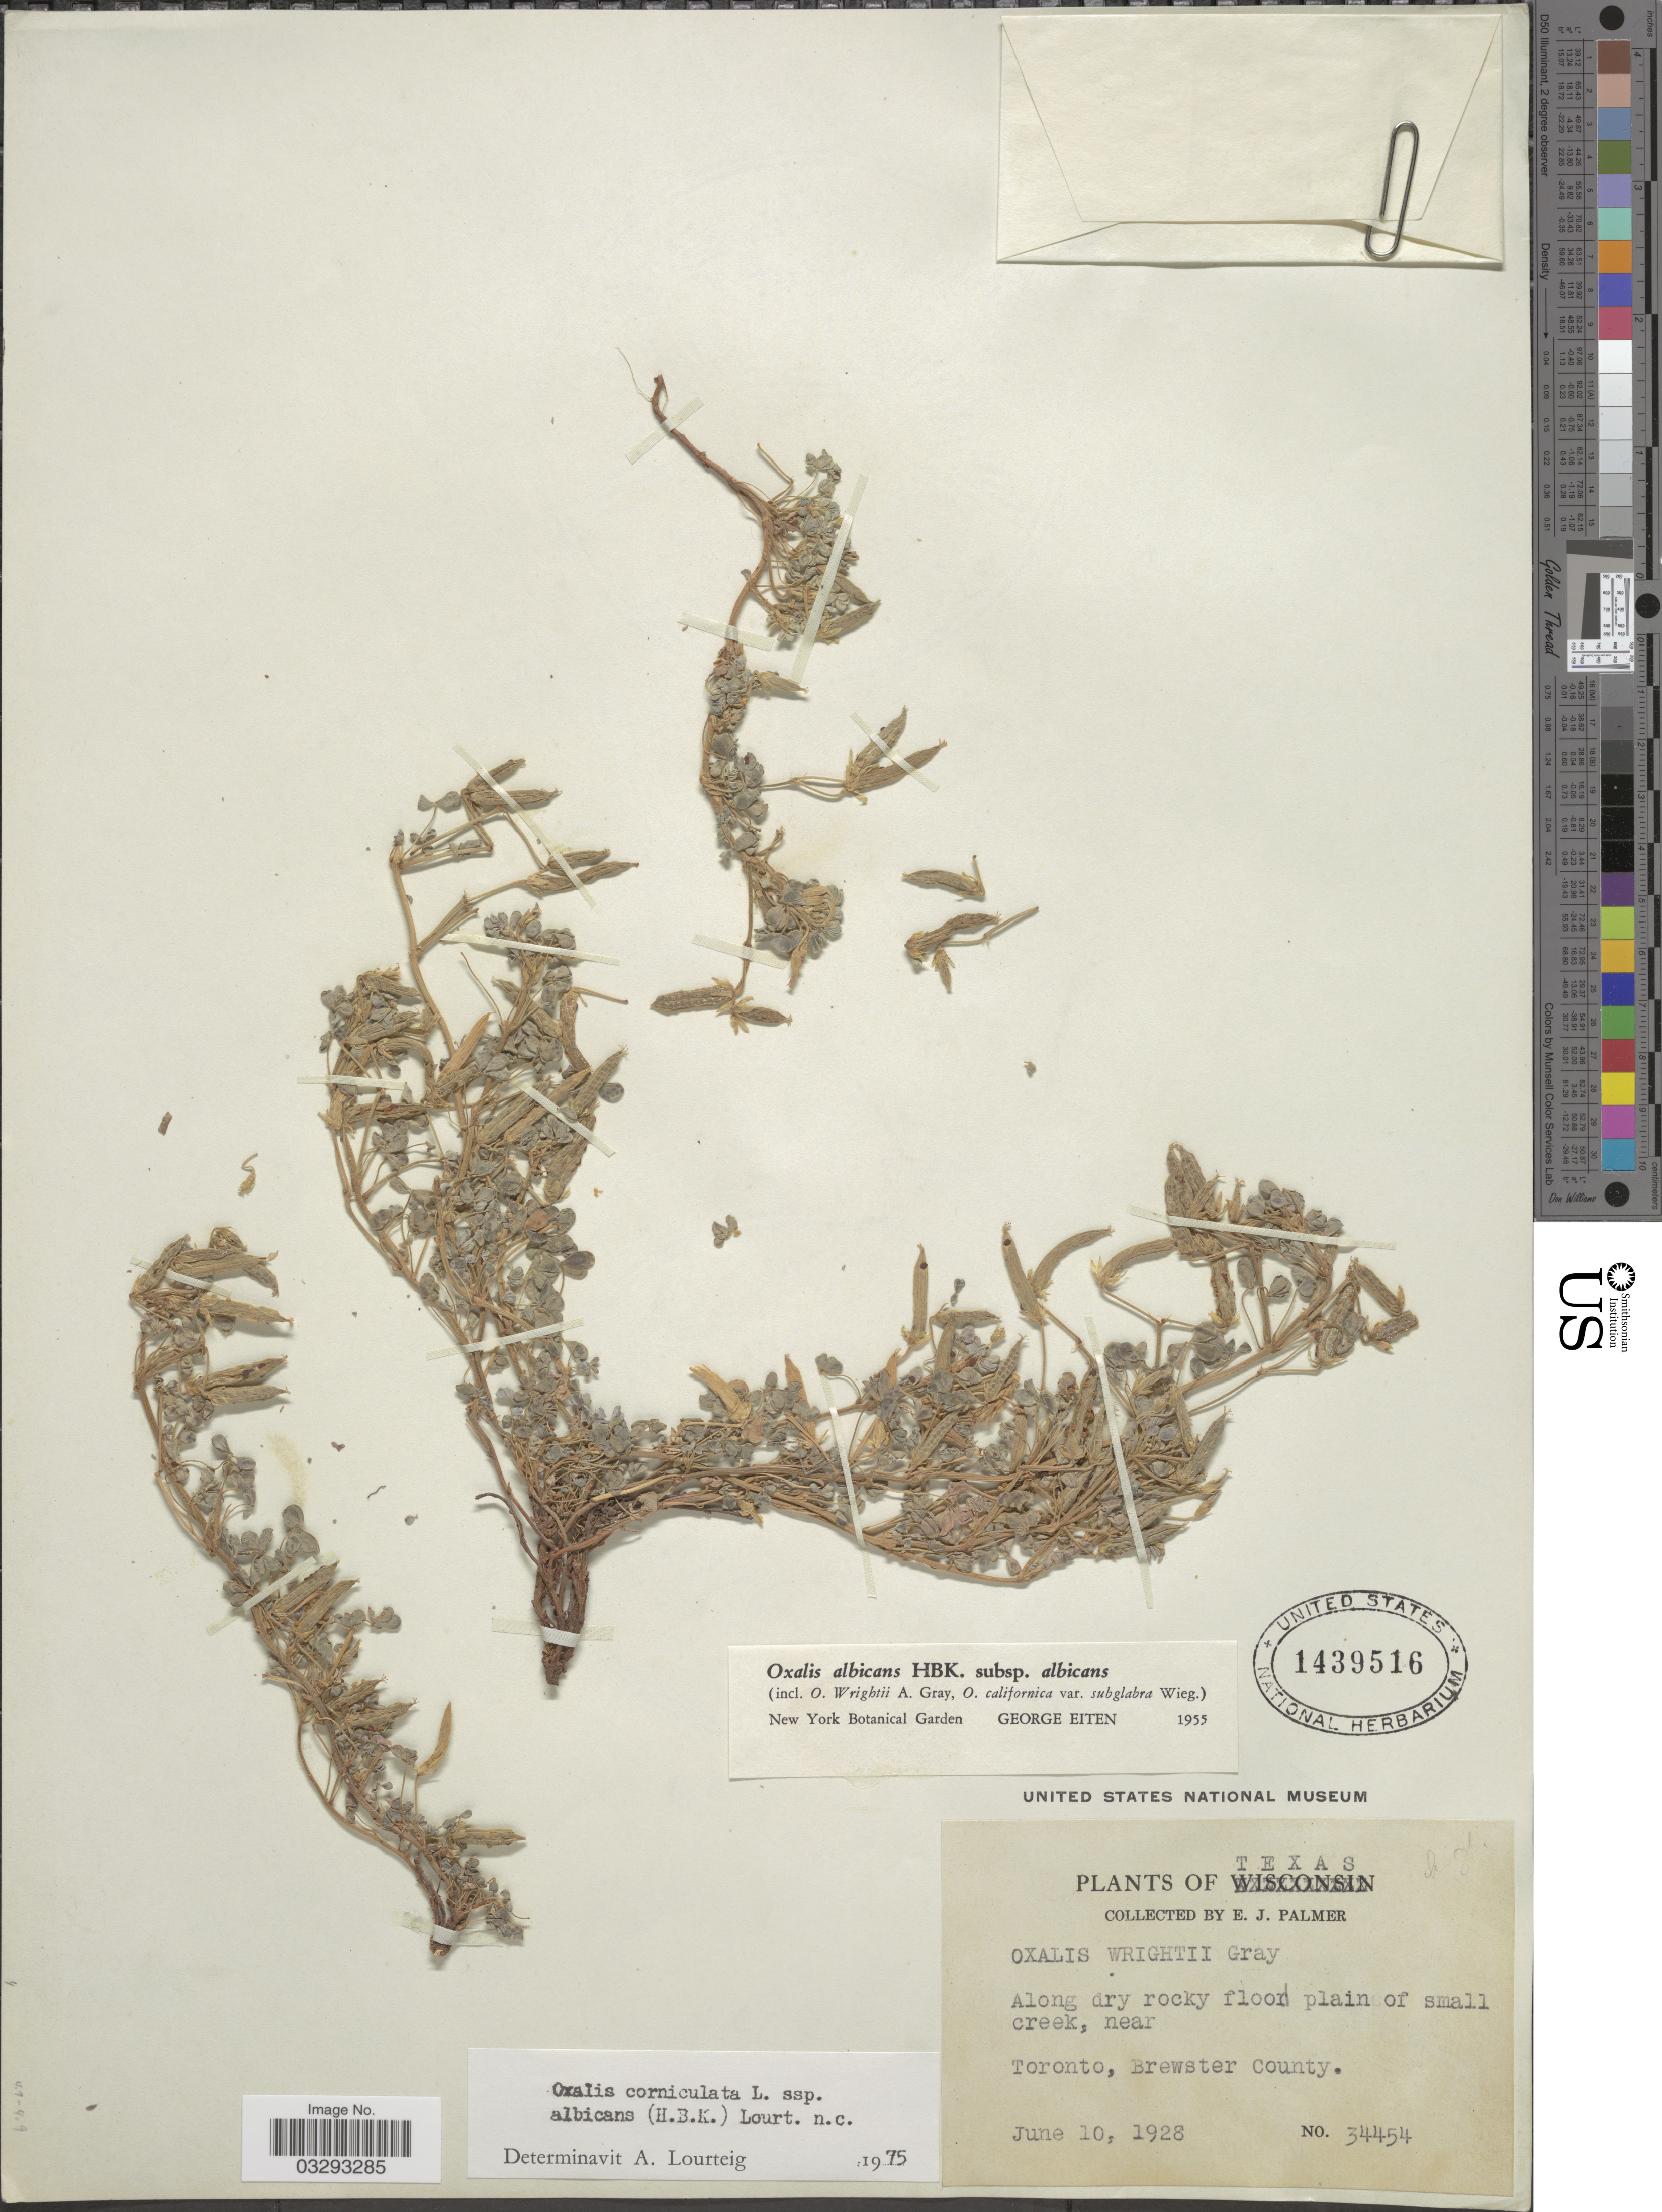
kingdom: Plantae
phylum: Tracheophyta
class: Magnoliopsida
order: Oxalidales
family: Oxalidaceae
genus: Oxalis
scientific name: Oxalis corniculata subsp. albicans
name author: (Kunth) Lourteig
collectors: E. J. Palmer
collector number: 34454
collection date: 1928-06-10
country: United States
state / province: Texas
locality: Along dry rocky flood plain of small creek, near Toronto, Brewster County.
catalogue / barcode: US 1439516